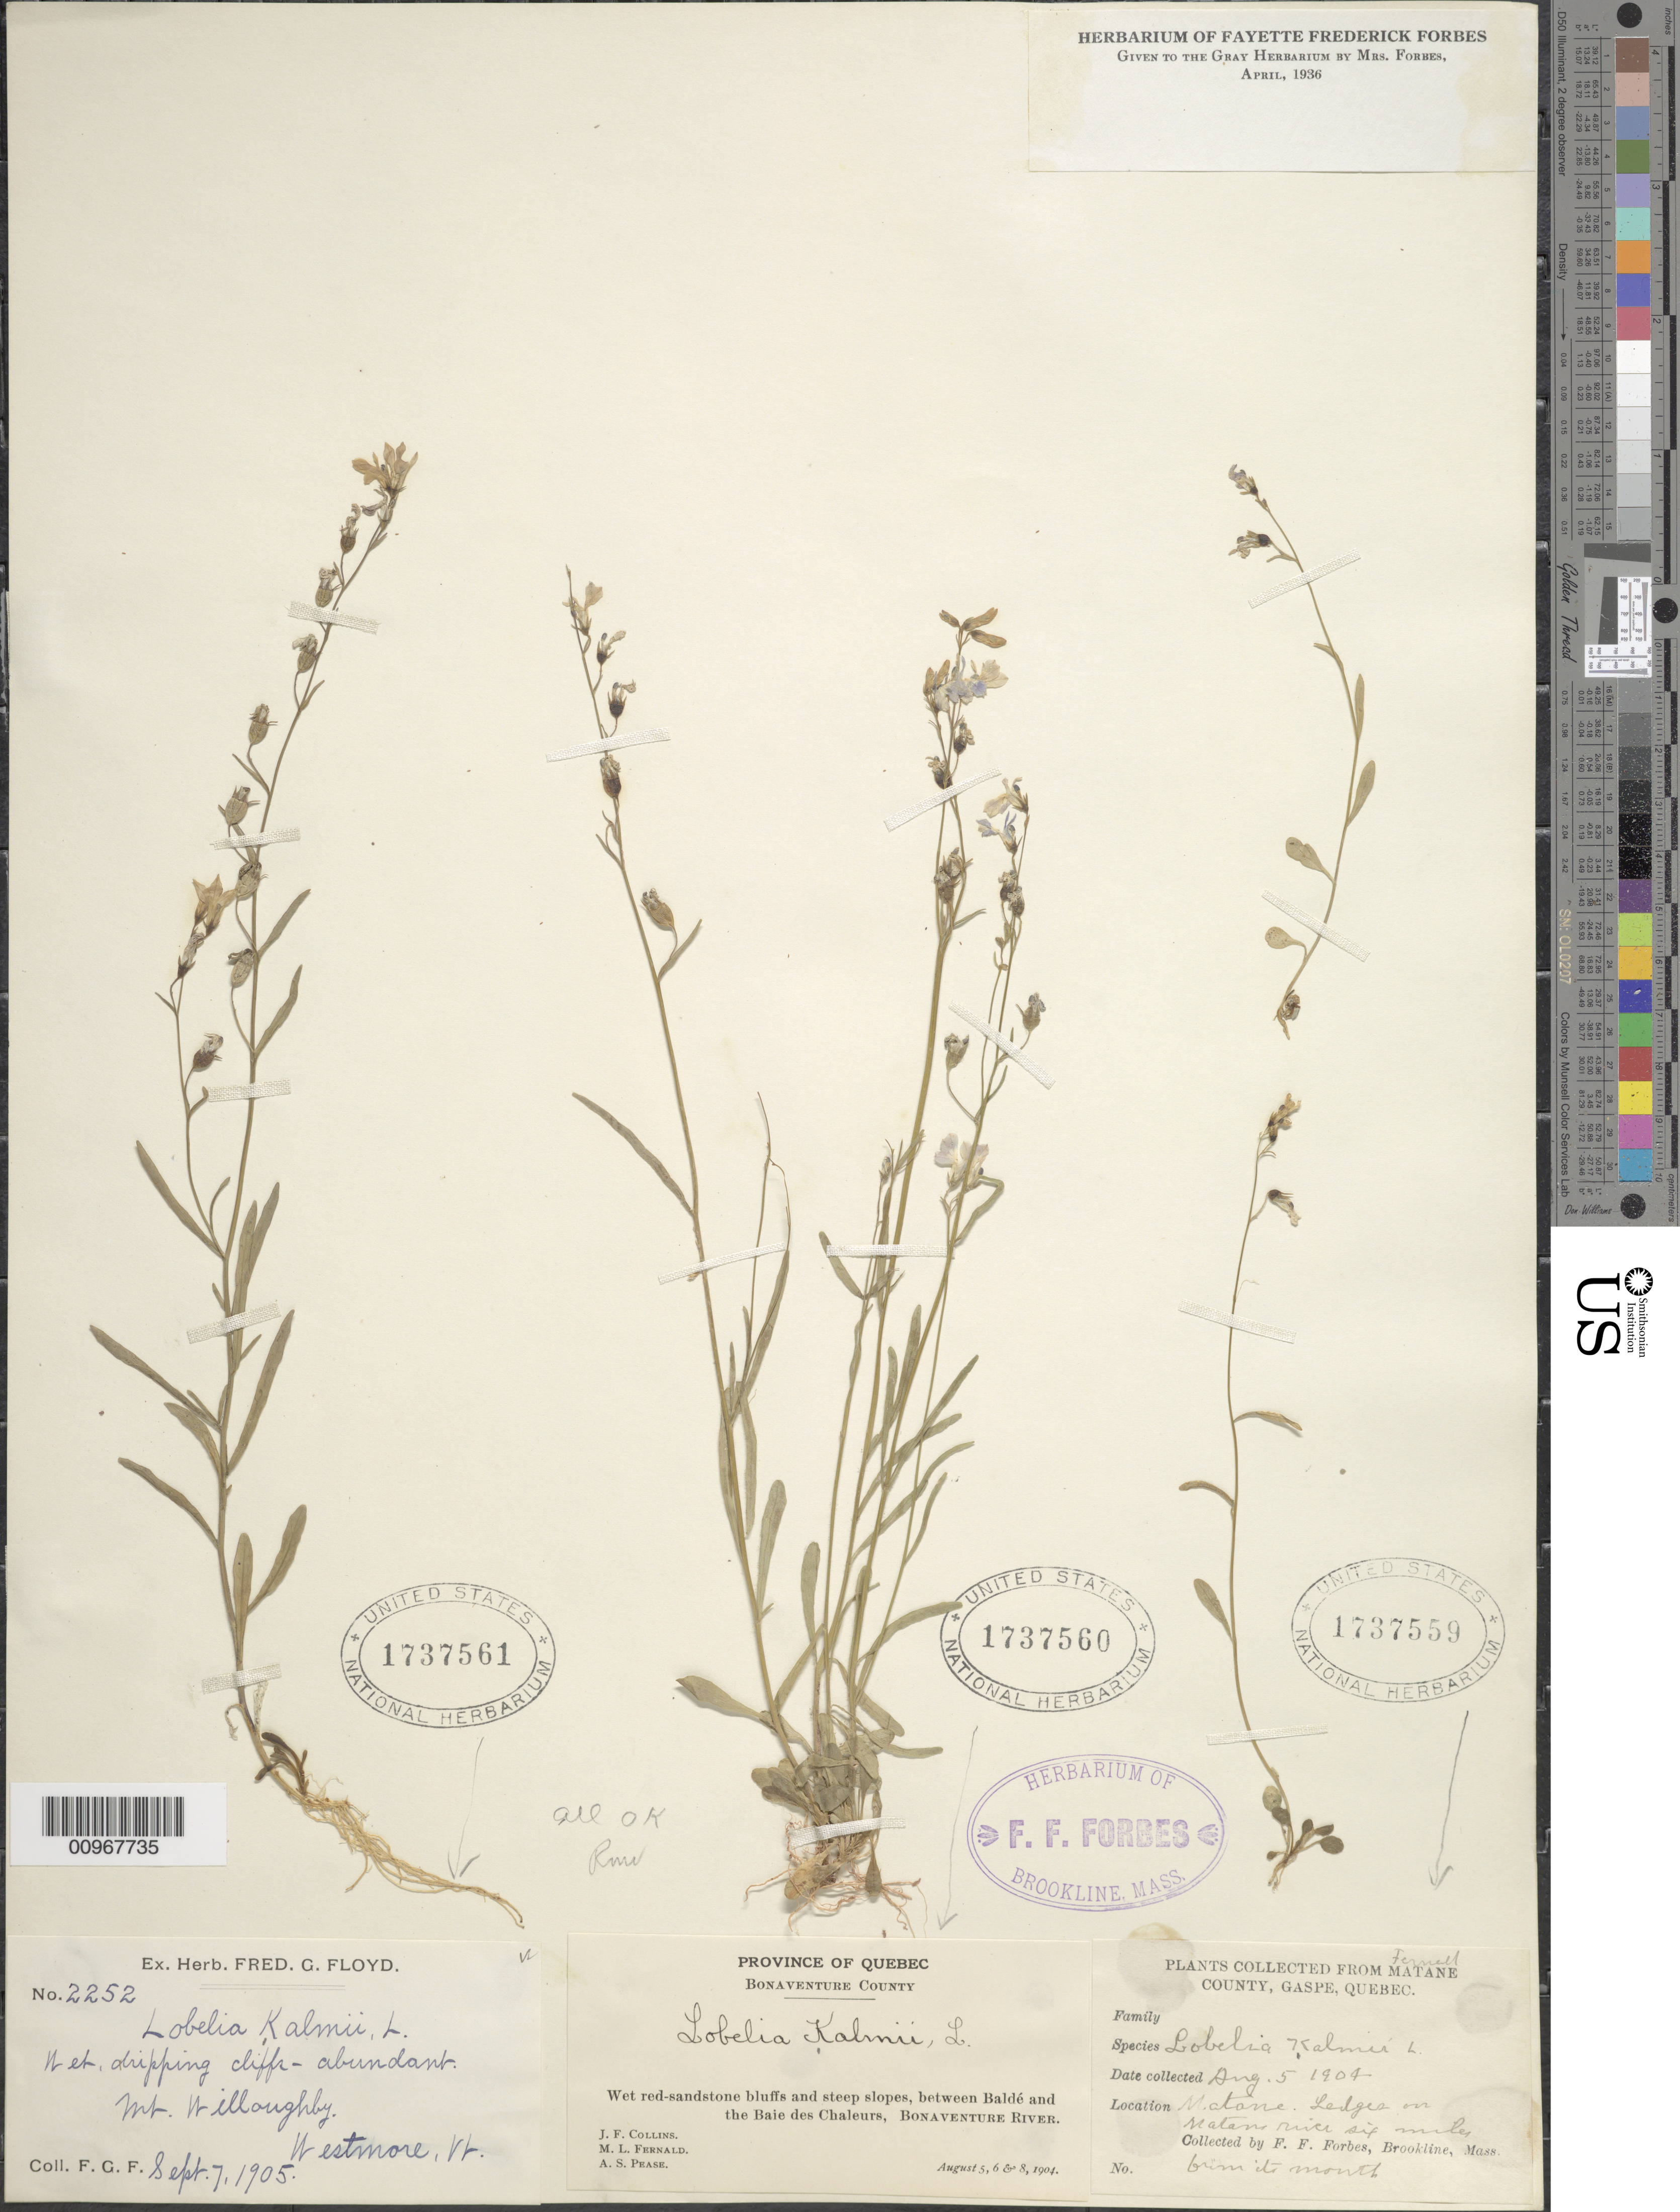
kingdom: Plantae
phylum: Tracheophyta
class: Magnoliopsida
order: Asterales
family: Campanulaceae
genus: Lobelia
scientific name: Lobelia kalmii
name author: L.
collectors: J. Collins, M. L. Fernald & A. S. Pease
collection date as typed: August 5, 6, & 8, 1904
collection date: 1904-08-05,1904-08-08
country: Canada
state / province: Quebec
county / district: Bonaventure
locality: Between Balde and the Baie des Chaleurs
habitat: wet red-sandstone bluffs and steep slopes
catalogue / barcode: US 1737560-2